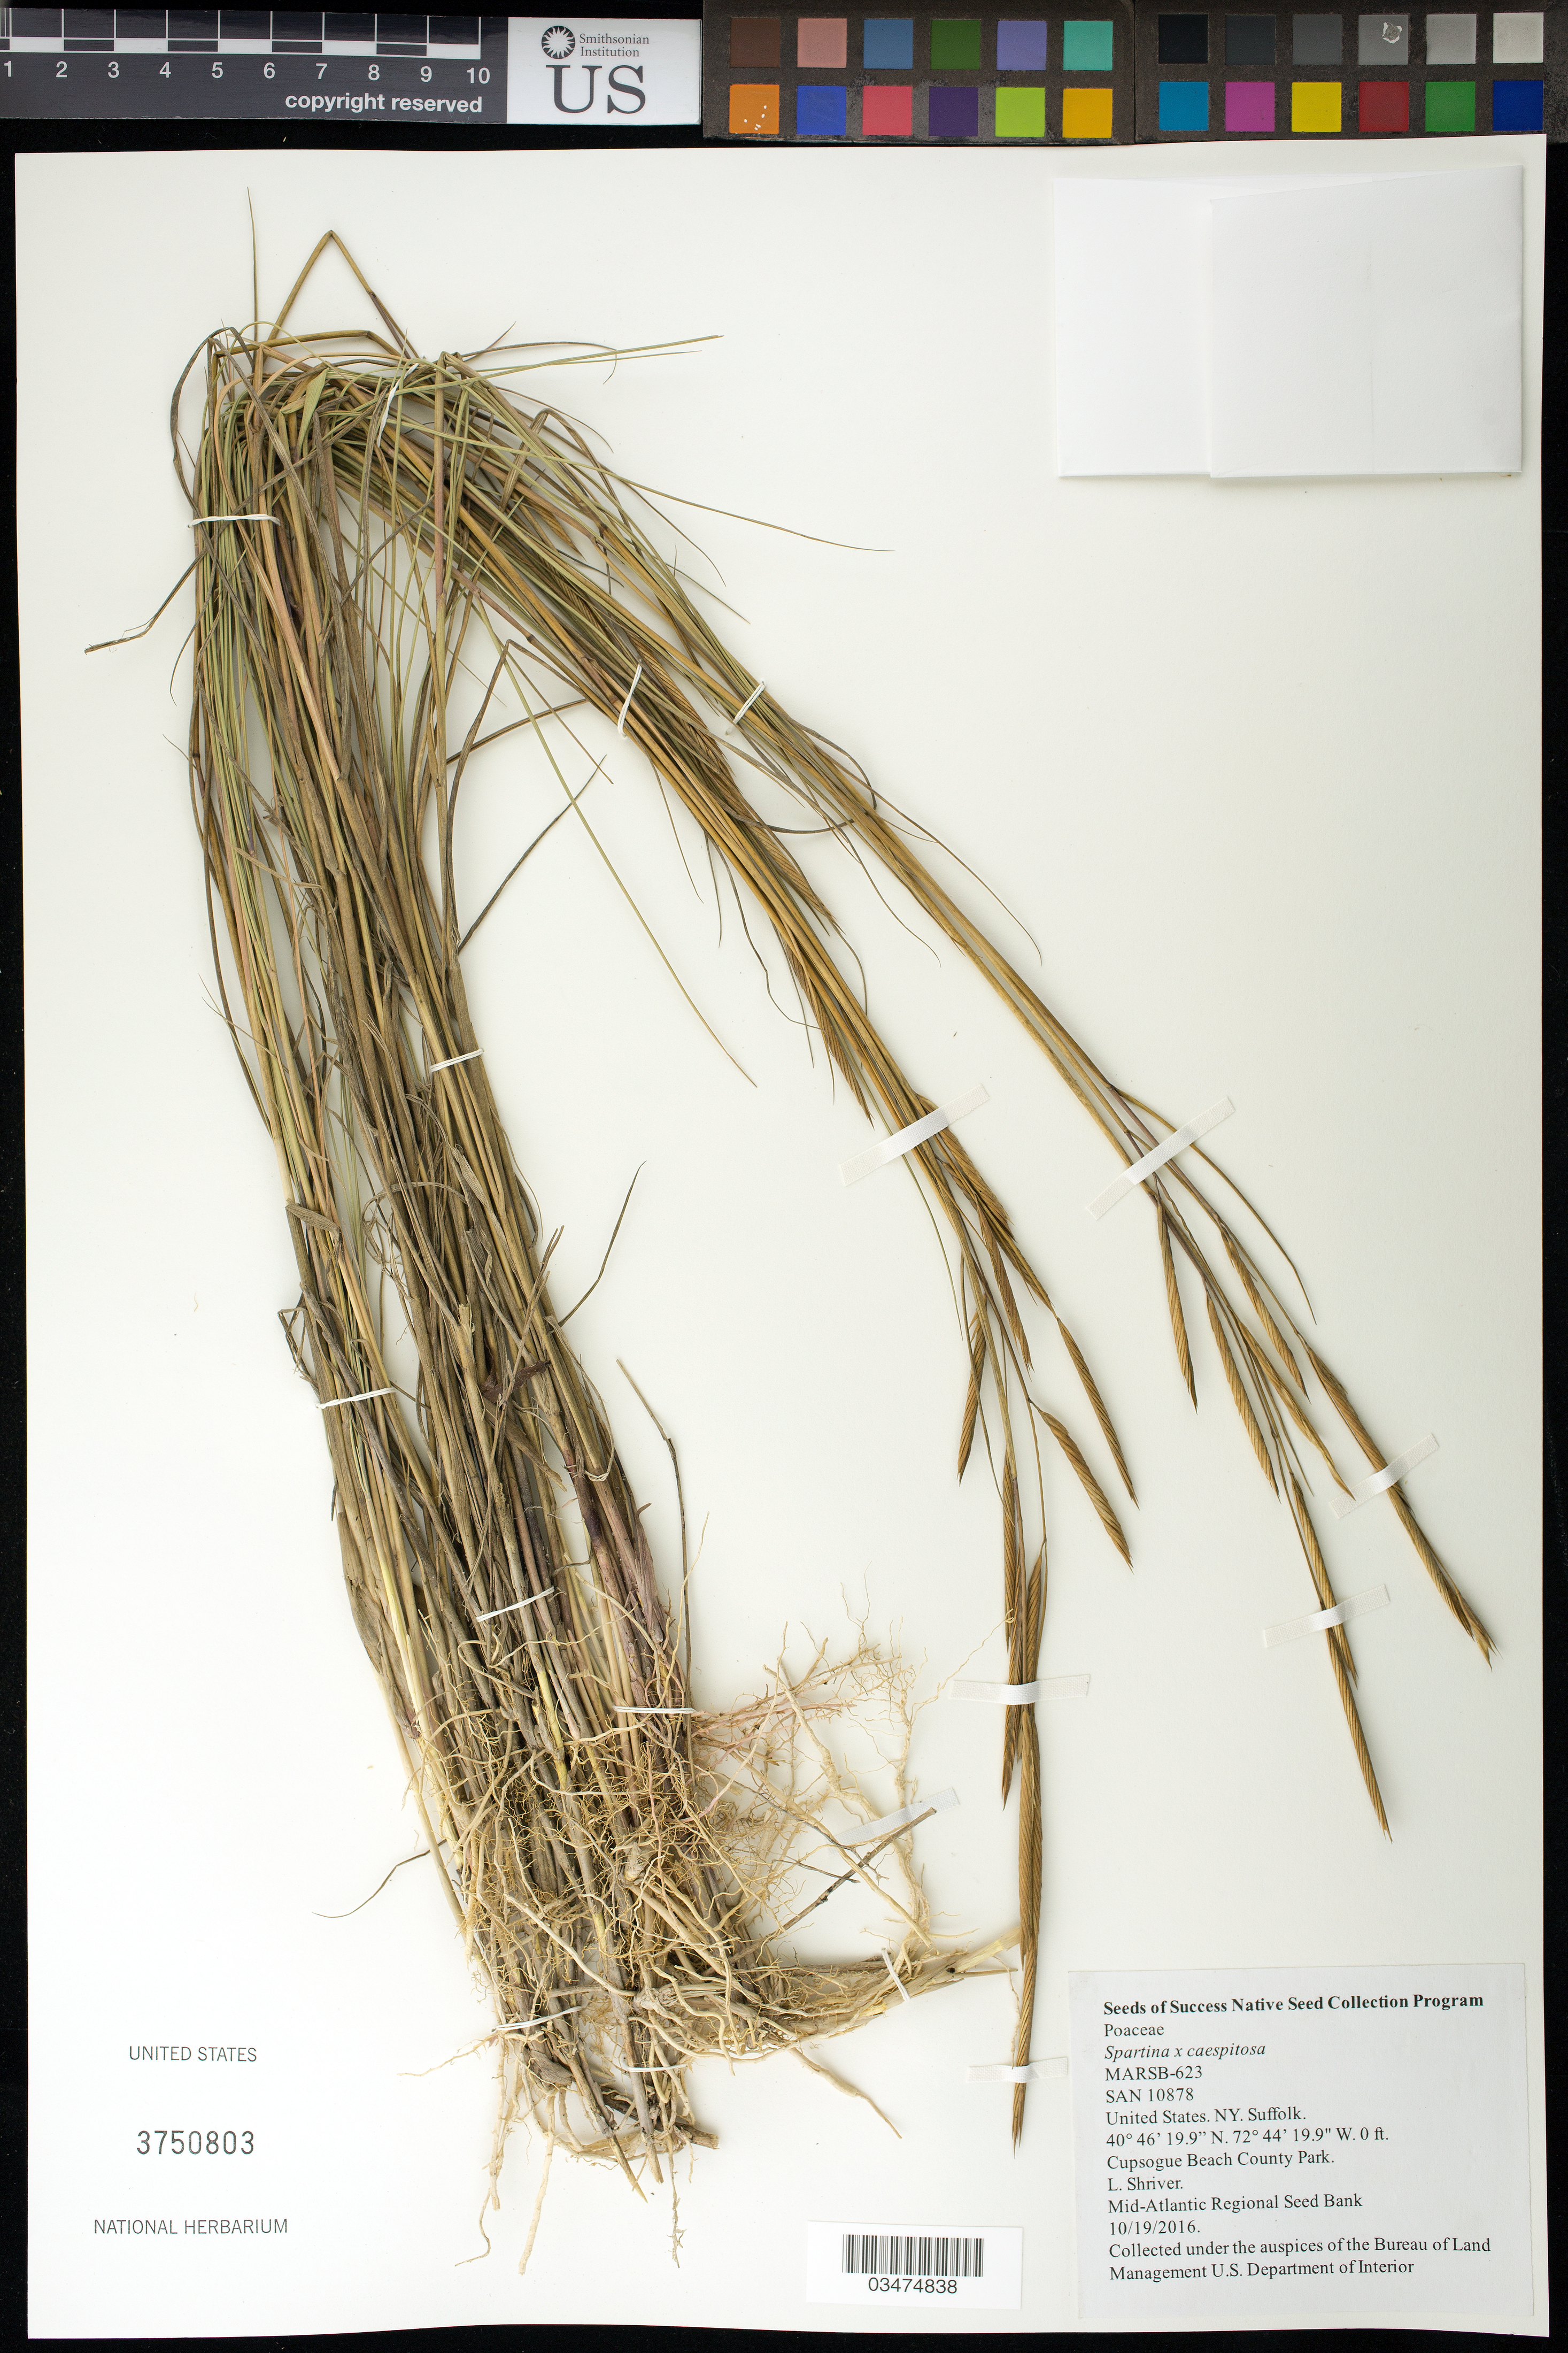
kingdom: Plantae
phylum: Tracheophyta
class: Liliopsida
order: Poales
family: Poaceae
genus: Spartina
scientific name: Spartina x caespitosa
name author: A.A. Eaton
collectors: L. Shriver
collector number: MARSB-623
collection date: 2016-10-19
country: United States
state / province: New York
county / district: Suffolk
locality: Cupsogue Beach County Park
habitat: Back dune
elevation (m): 0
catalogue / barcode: US 3750803